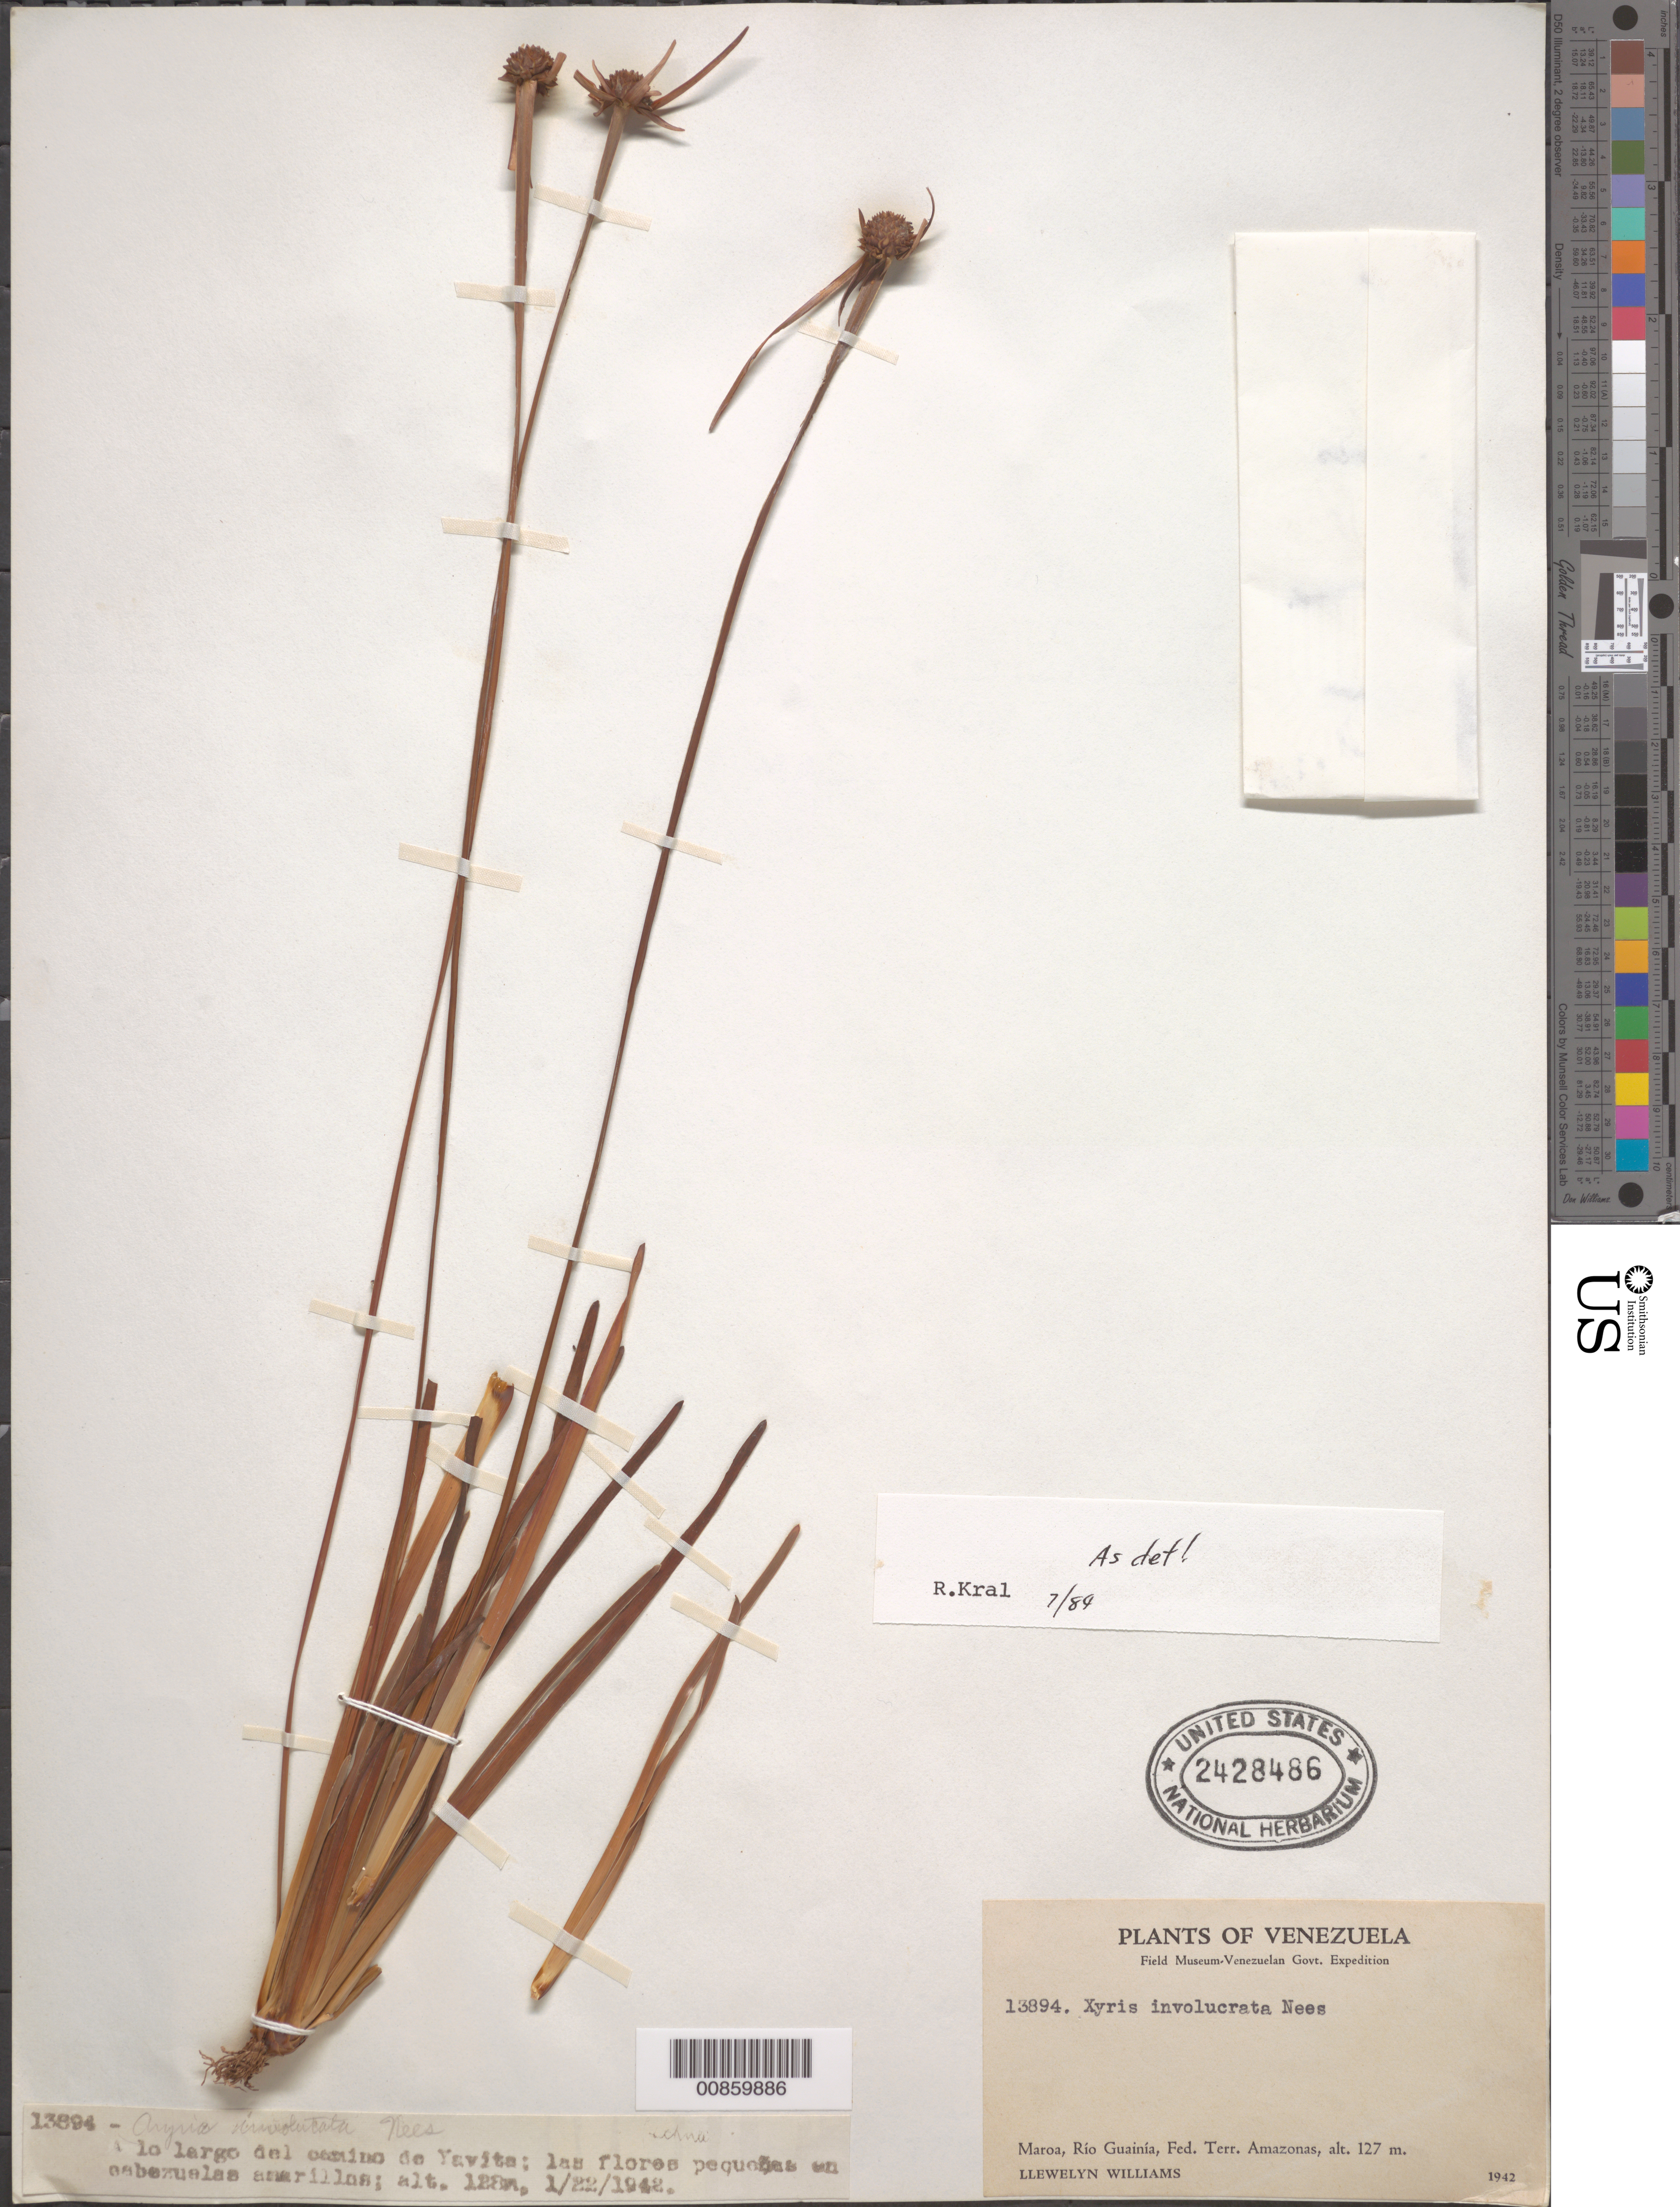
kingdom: Plantae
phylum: Tracheophyta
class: Liliopsida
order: Poales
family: Xyridaceae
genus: Xyris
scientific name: Xyris involucrata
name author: Nees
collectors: Ll. Williams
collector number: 13894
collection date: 1942-01-22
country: Venezuela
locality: Lo largo del camino de Yavita. Maroa, Río Guainía, Fed. Terr. Amazonas.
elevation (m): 127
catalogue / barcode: US 2428486